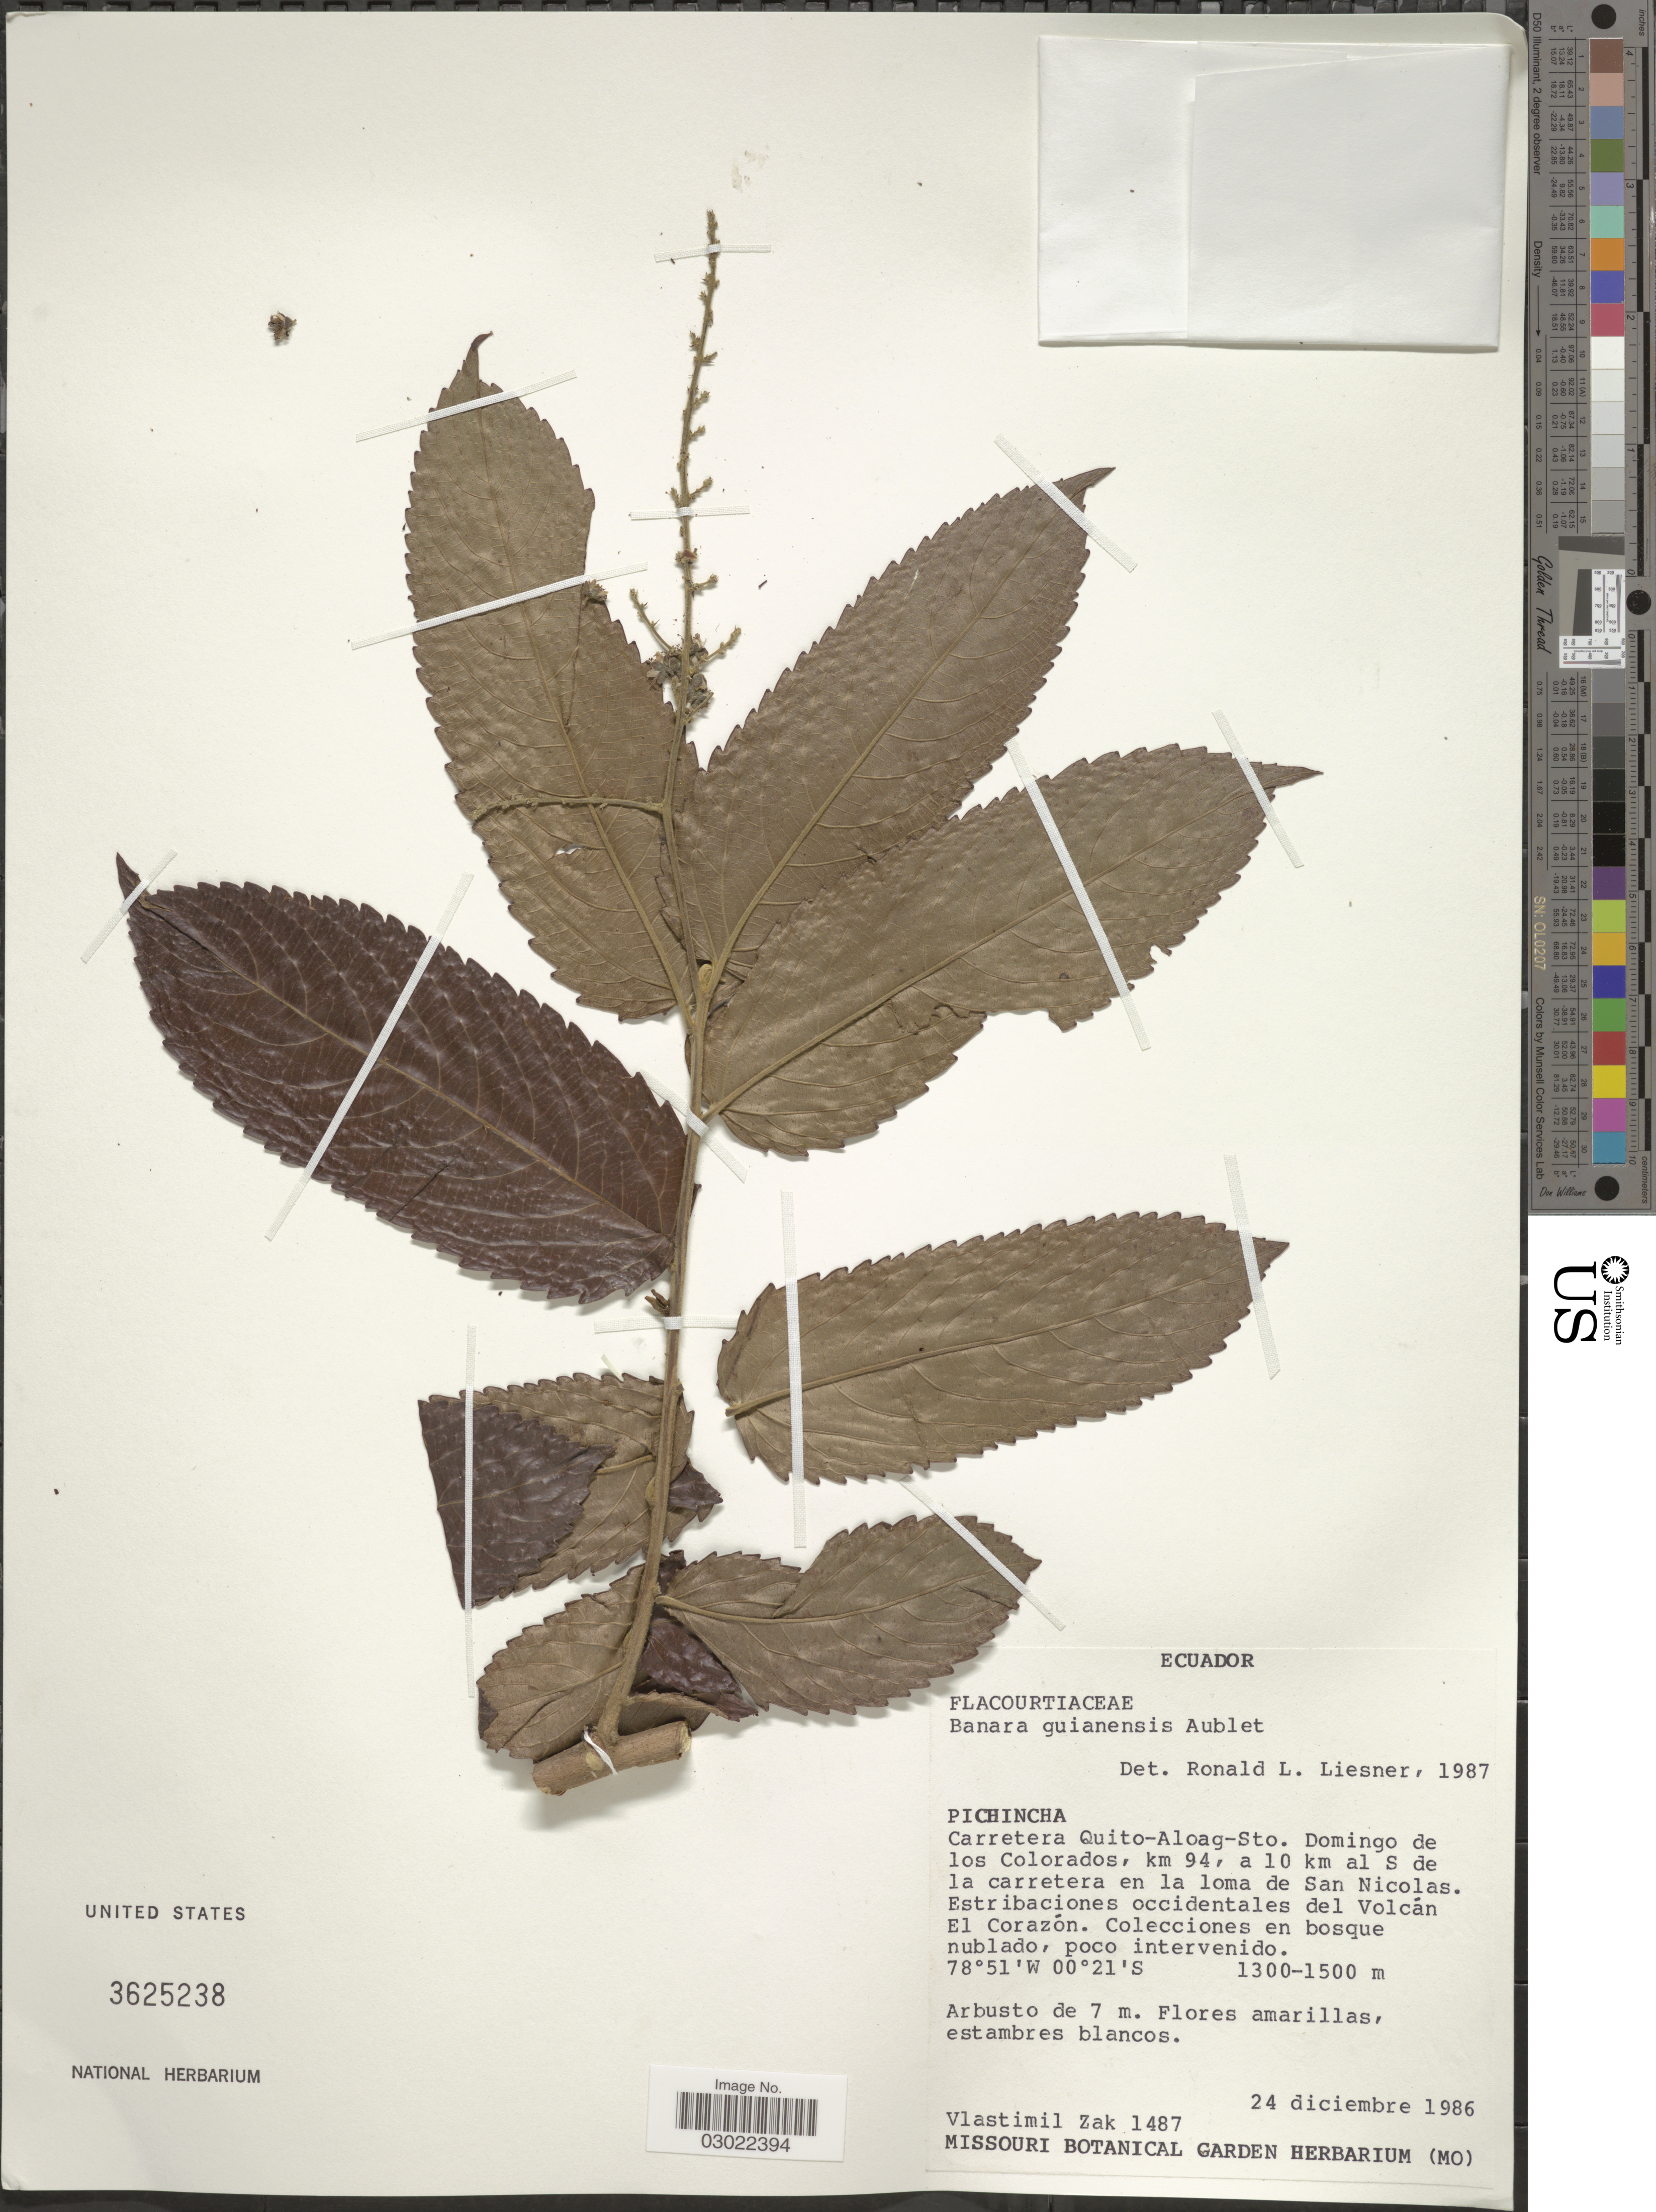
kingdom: Plantae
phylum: Tracheophyta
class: Magnoliopsida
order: Malpighiales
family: Salicaceae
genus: Banara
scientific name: Banara guianensis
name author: Aubl.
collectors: V. Zak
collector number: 1487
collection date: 1986-12-24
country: Ecuador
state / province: Pichincha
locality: Carretera Quito-Aloag-Sto. Domingo de los Colorados, km 94, a 10 km al S de la carretera en la loma de San Nicolas. Estribaciones occidentales del Volcán El Corazón.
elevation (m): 1300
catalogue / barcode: US 3625238